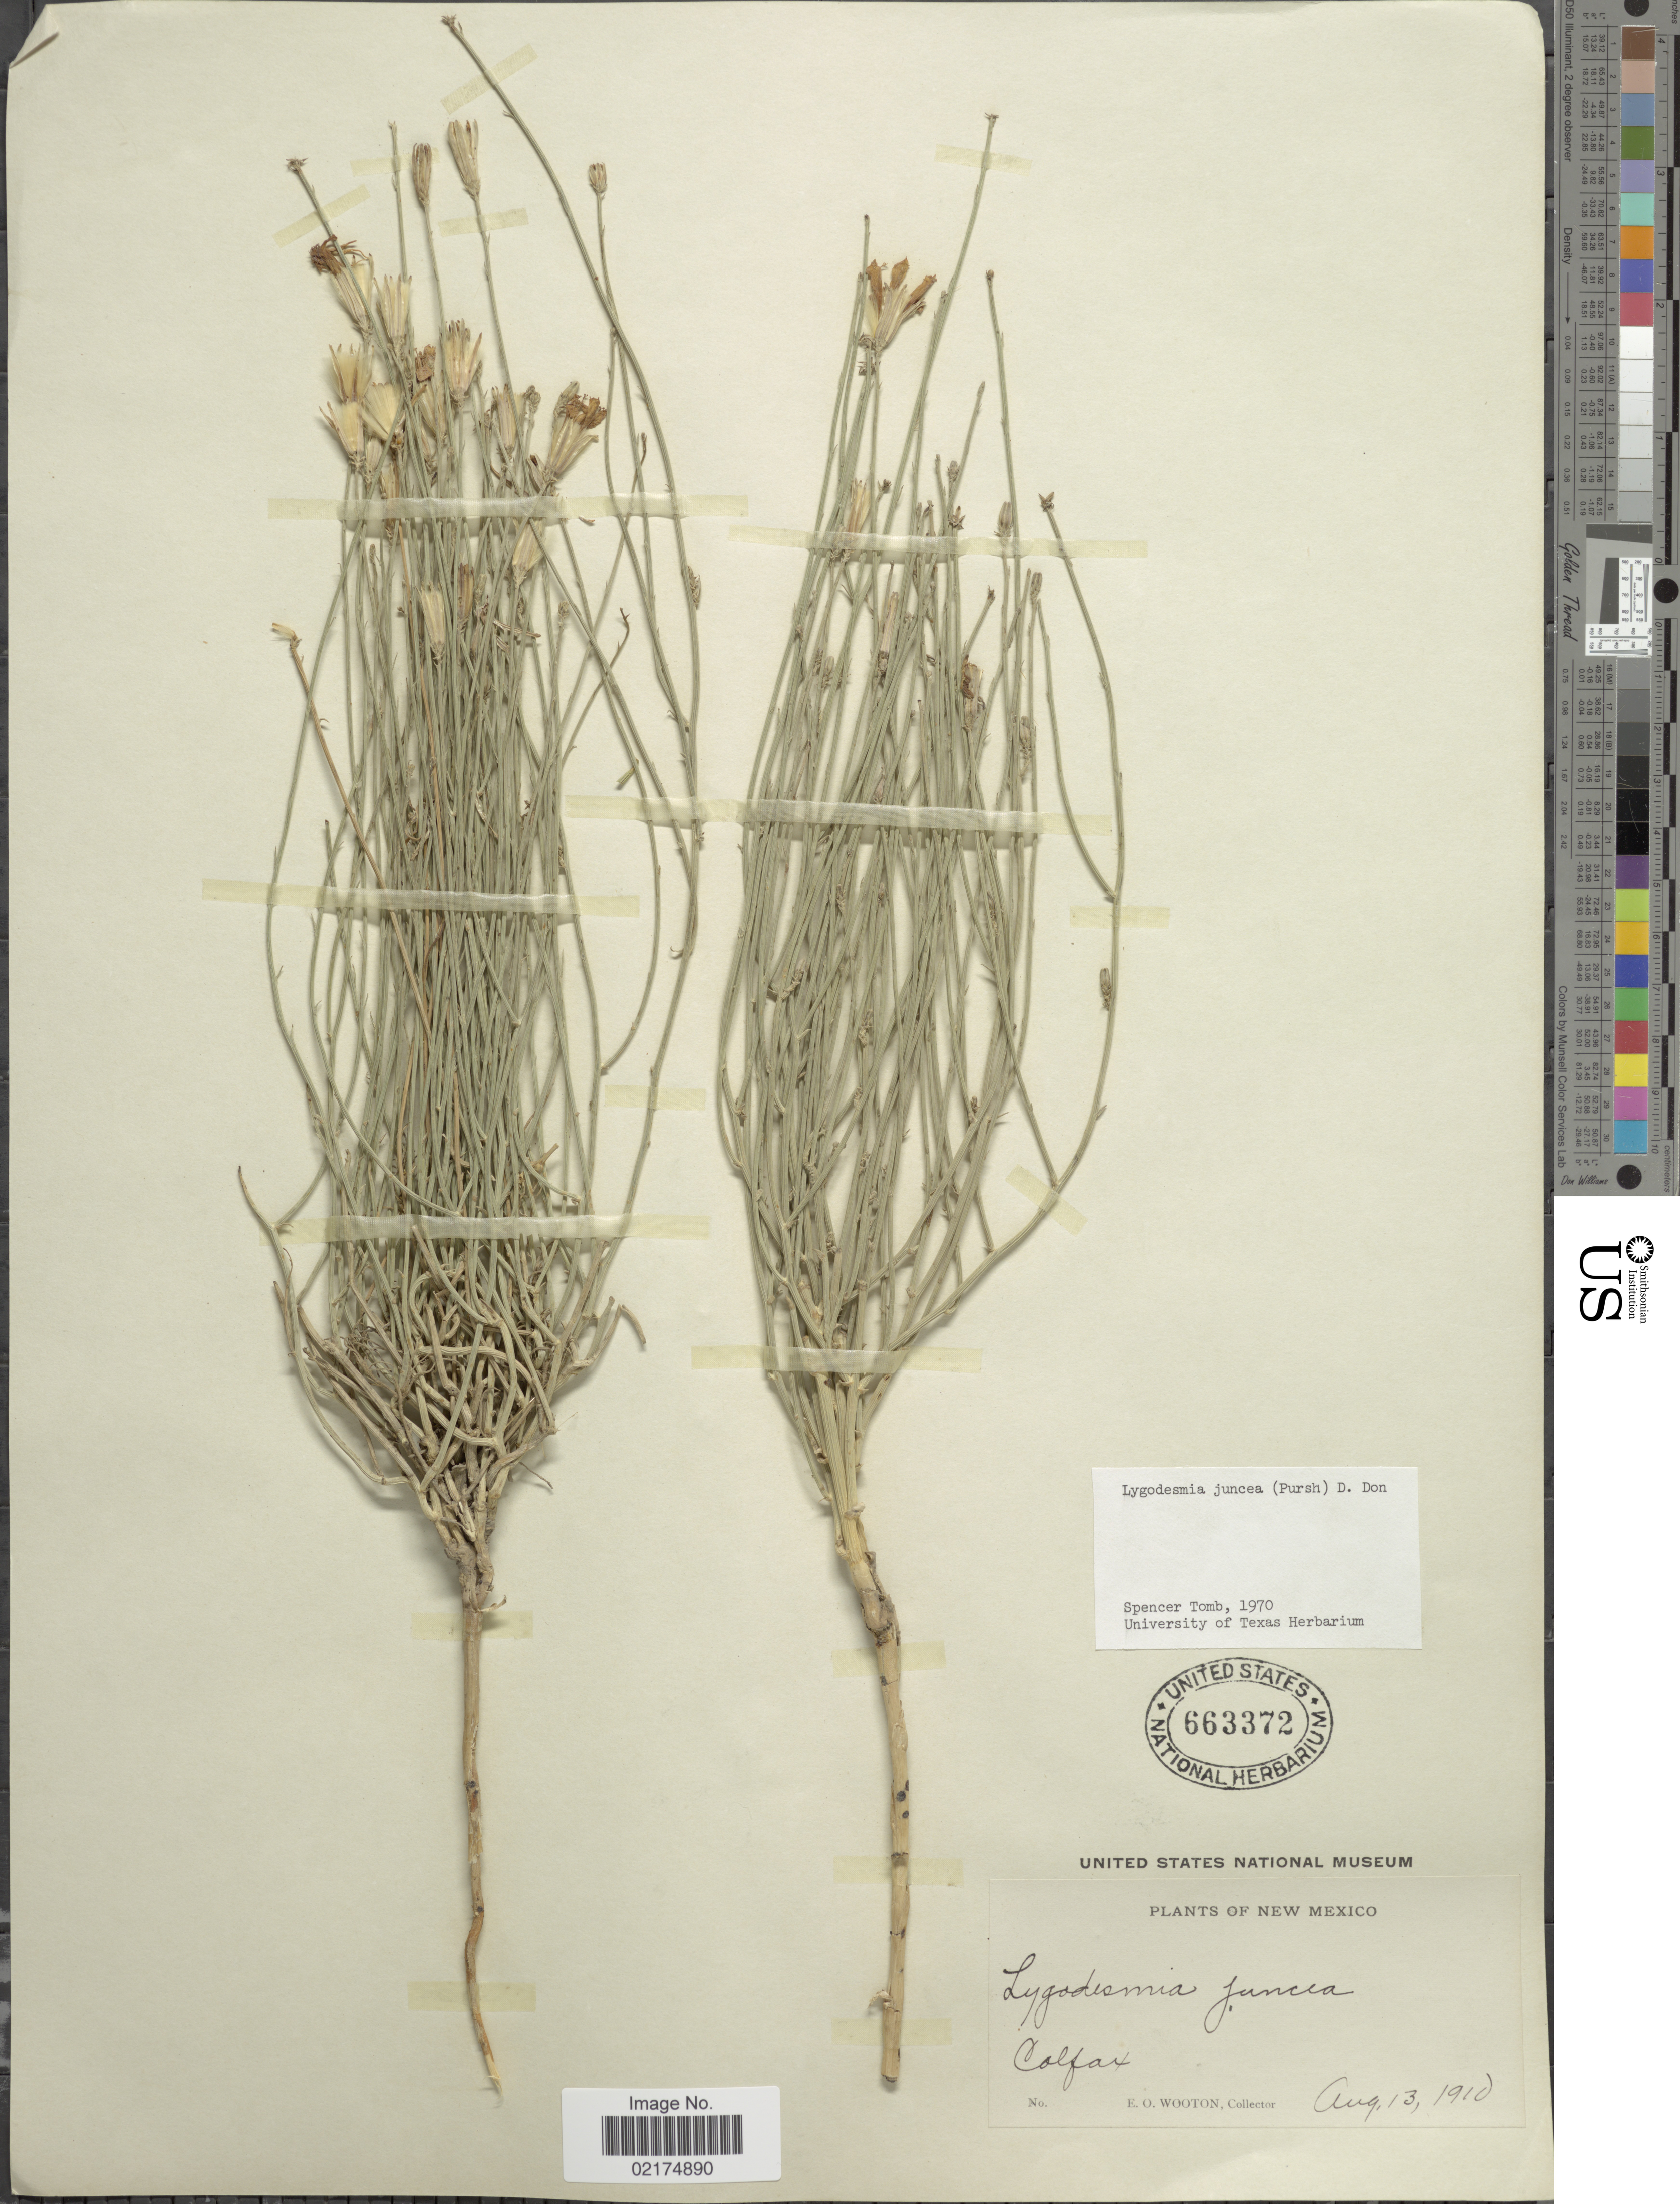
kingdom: Plantae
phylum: Tracheophyta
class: Magnoliopsida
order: Asterales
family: Asteraceae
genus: Lygodesmia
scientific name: Lygodesmia juncea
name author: D. Don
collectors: E. O. Wooton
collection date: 1910-08-13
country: United States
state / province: New Mexico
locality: Colfax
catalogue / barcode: US 663372